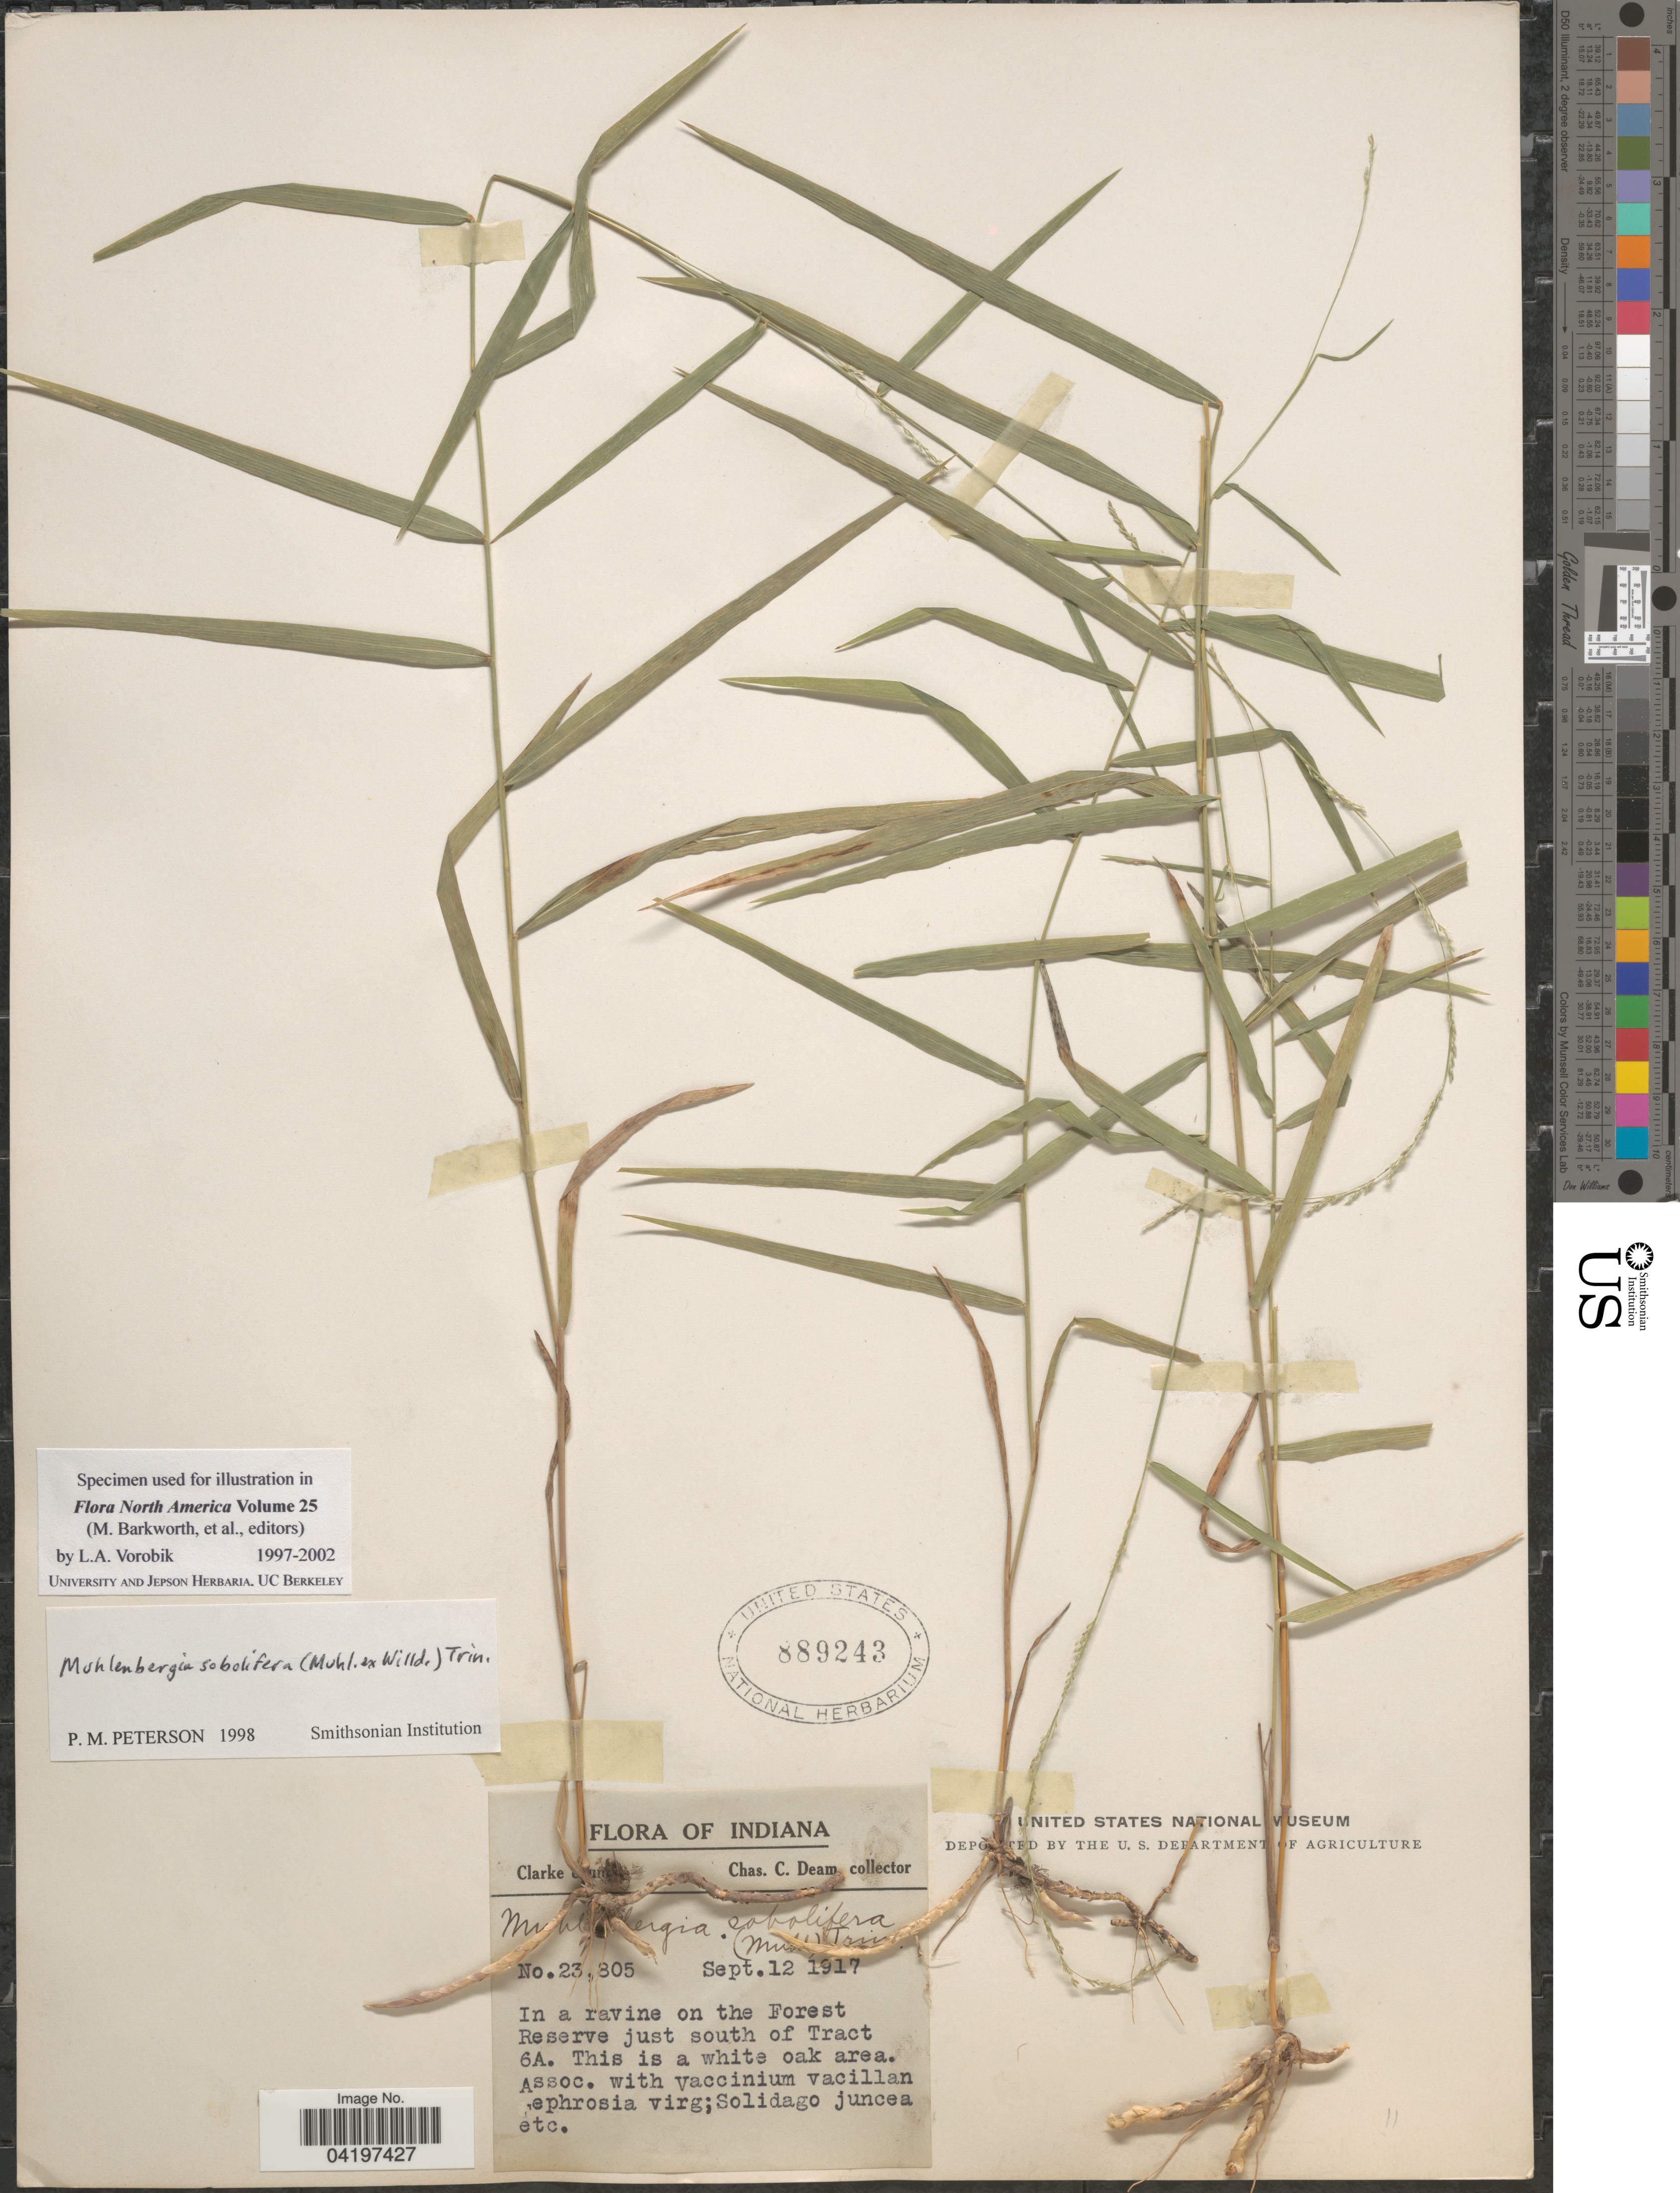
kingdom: Plantae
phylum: Tracheophyta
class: Liliopsida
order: Poales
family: Poaceae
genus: Muhlenbergia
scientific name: Muhlenbergia sobolifera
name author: (Muhl. ex Willd.) Trin.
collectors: C. C. Deam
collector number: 23805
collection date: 1917-09-12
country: United States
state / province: Indiana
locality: Clarke county. In a ravine on the Forest Reserve just south of Tract 6A.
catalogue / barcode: US 889243